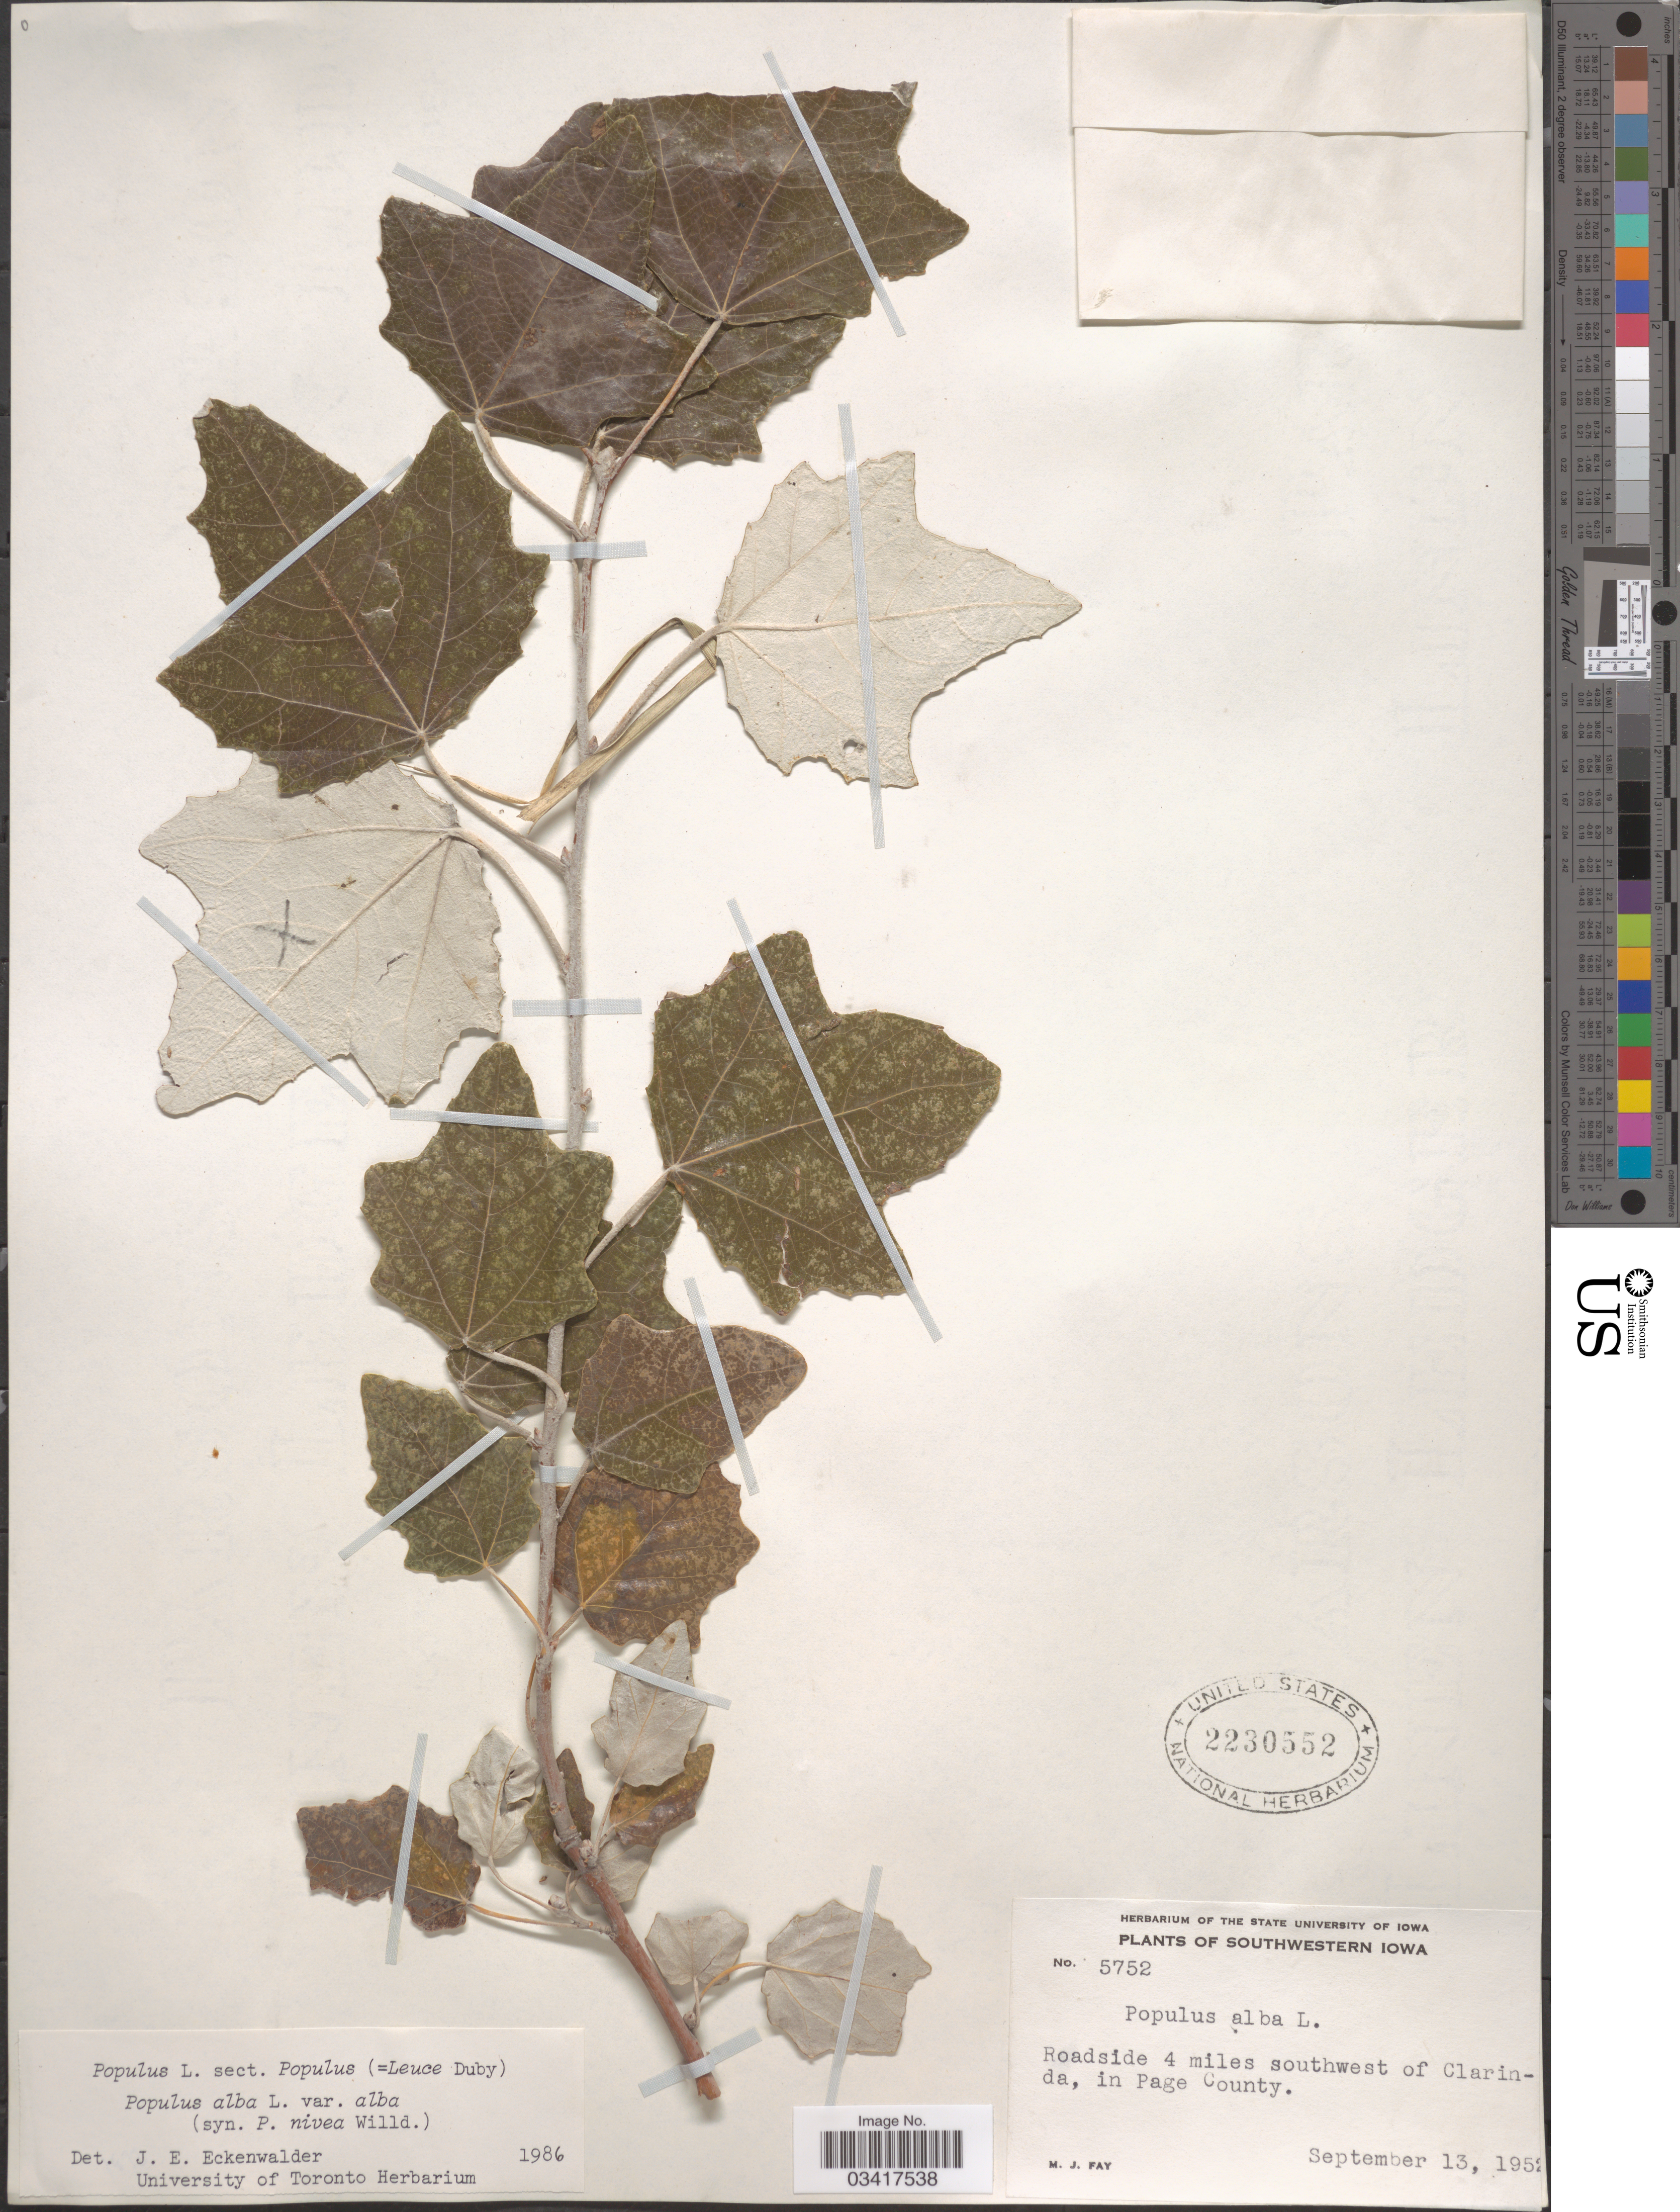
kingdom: Plantae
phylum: Tracheophyta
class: Magnoliopsida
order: Malpighiales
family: Salicaceae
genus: Populus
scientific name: Populus alba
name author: L.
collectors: M. Fay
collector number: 5752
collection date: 1952-09-13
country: United States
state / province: Iowa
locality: Southeastern Iowa. Roadside 4 miles southwest of Clarinda, in Page County.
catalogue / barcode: US 2230552